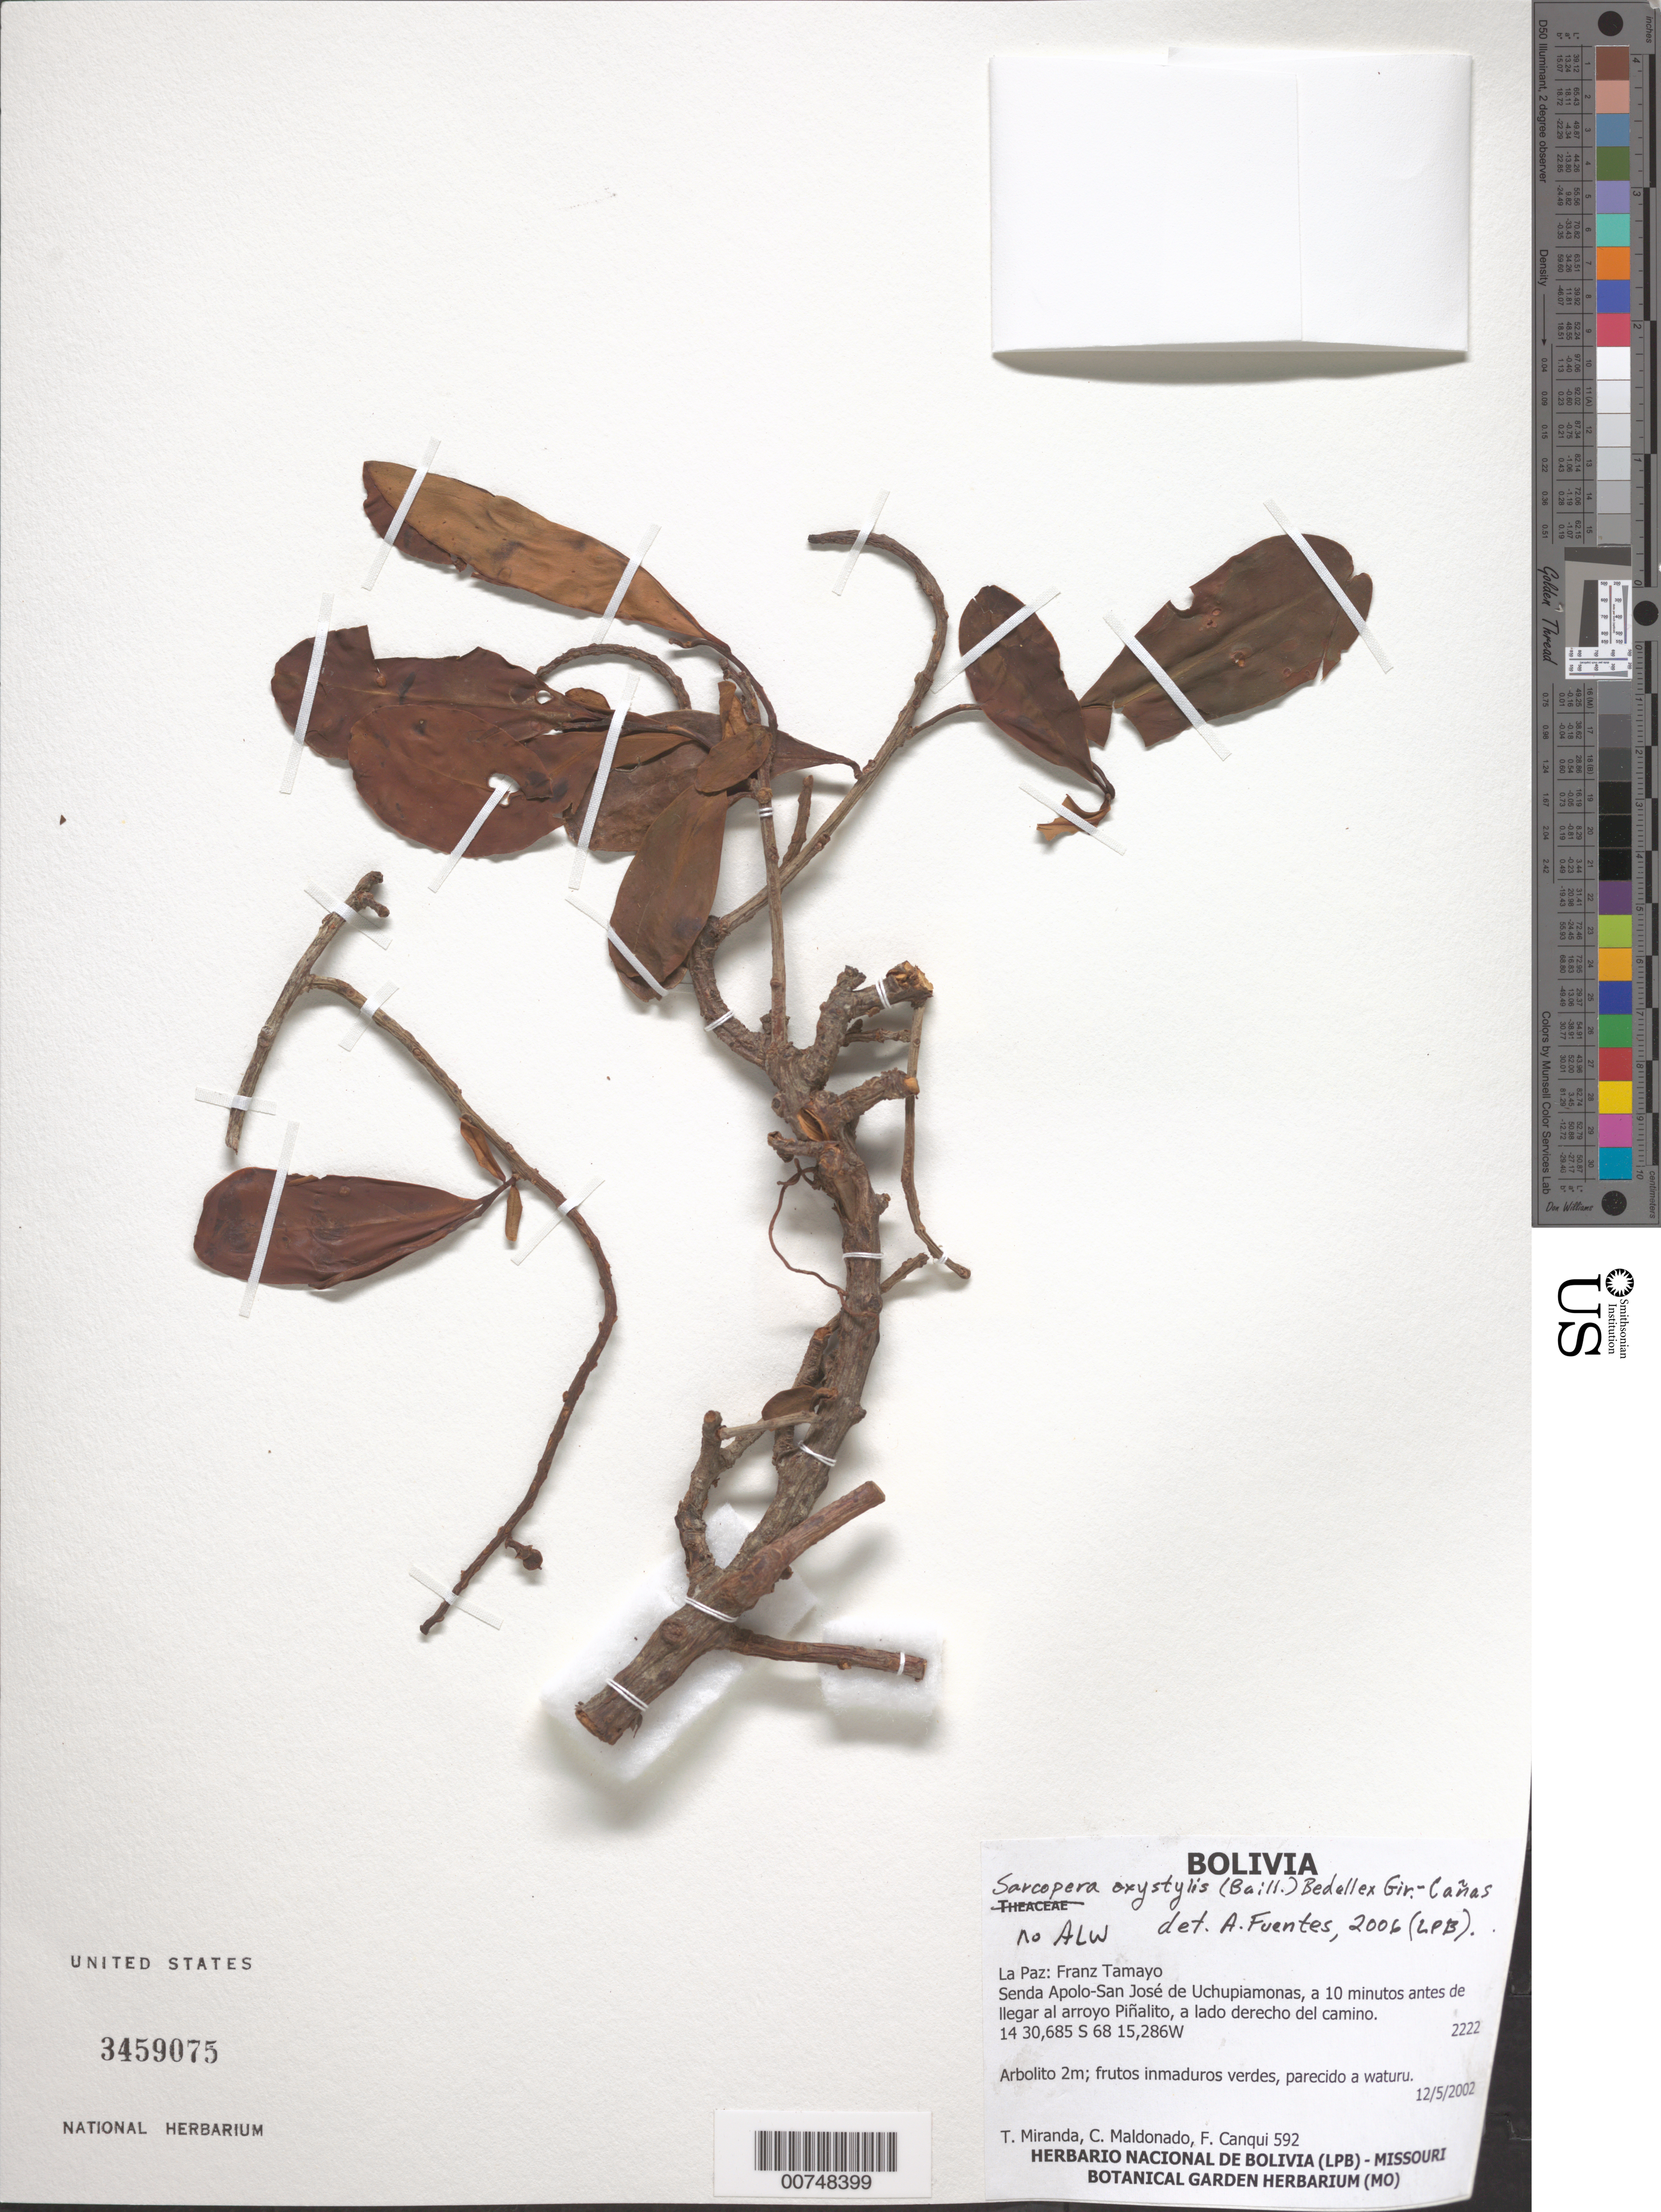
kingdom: Plantae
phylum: Tracheophyta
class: Magnoliopsida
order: Ericales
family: Marcgraviaceae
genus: Sarcopera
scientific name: Sarcopera oxystylis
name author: (Baill.) Bedell ex Gir.-Cañas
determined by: Fuentes, A.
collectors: T. Miranda, C. Maldonado & F. Canqui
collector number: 592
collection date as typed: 12 May 2002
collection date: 2002-05-12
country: Bolivia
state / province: La Paz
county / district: Franz Tamayo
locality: Senda Apolo-San José de Uchupiamonas, a 10 minutos antes de llegar al arroyo Piñalito a lado derecho del camino.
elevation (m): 677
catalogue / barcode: US 3459075